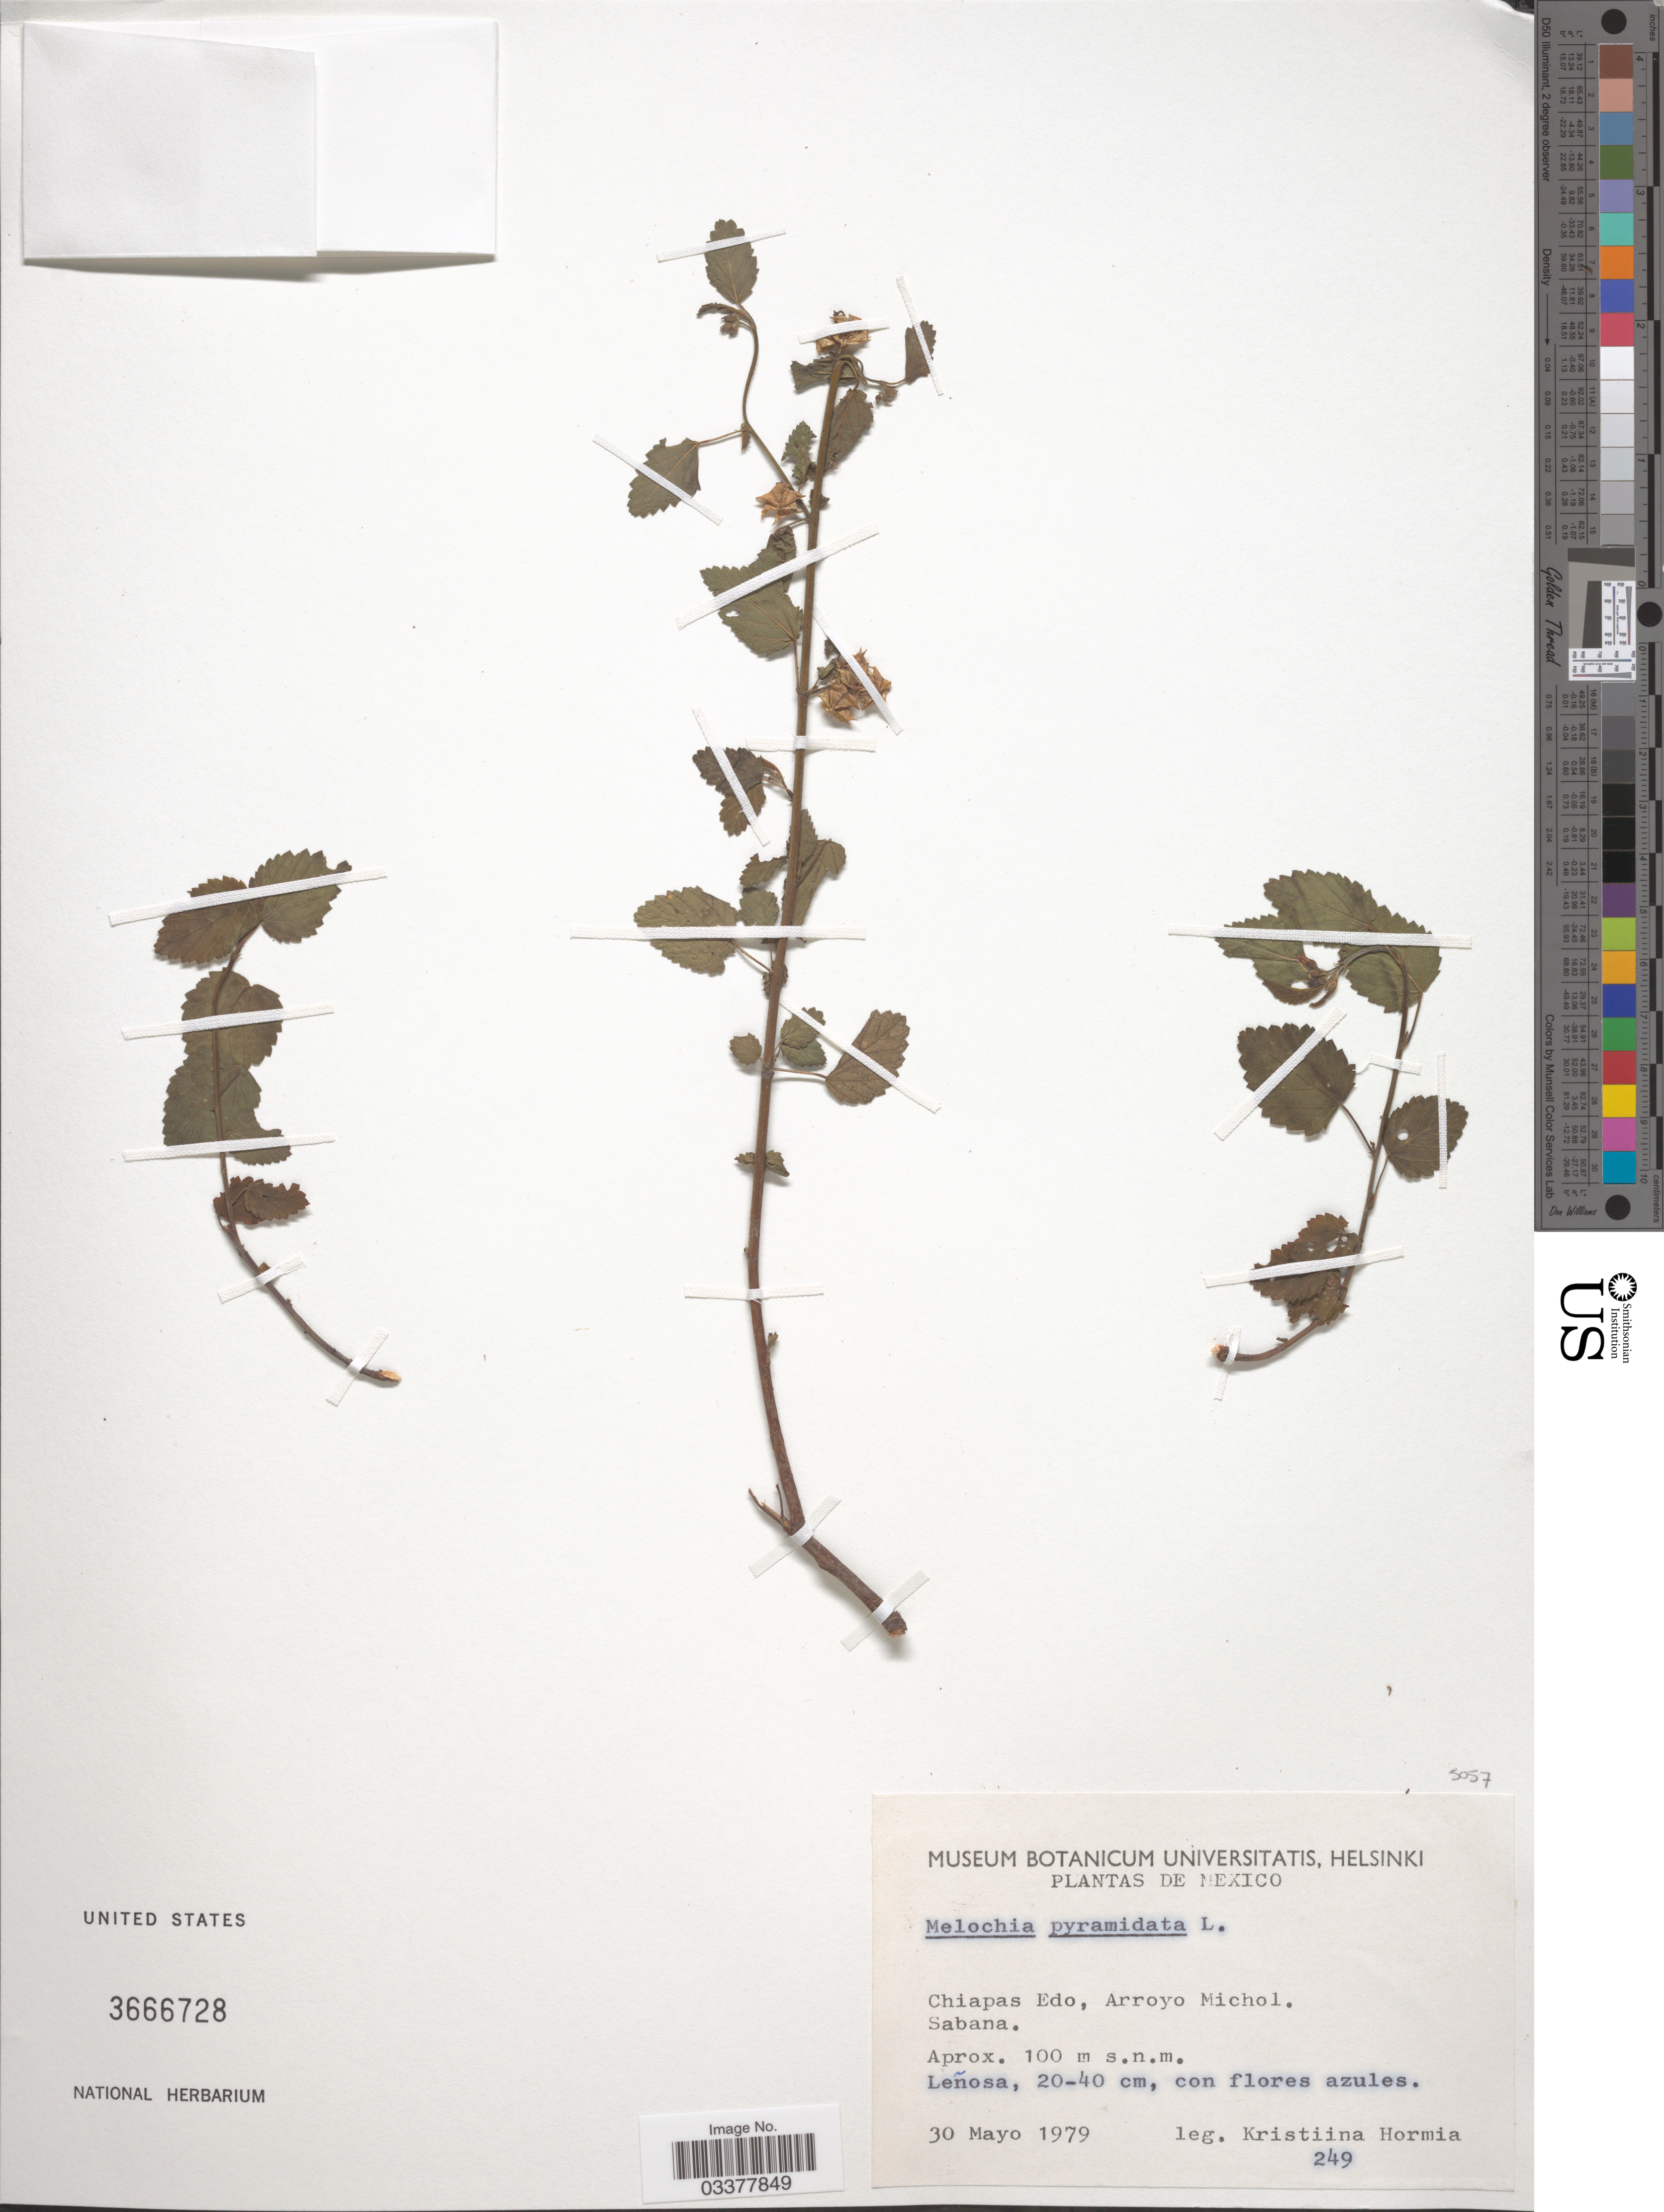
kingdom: Plantae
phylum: Tracheophyta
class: Magnoliopsida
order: Malvales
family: Malvaceae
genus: Melochia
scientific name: Melochia pyramidata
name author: L.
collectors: K. Hormia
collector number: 249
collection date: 1979-05-30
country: Mexico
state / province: Chiapas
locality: Arroyo Michol.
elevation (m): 100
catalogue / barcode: US 3666728